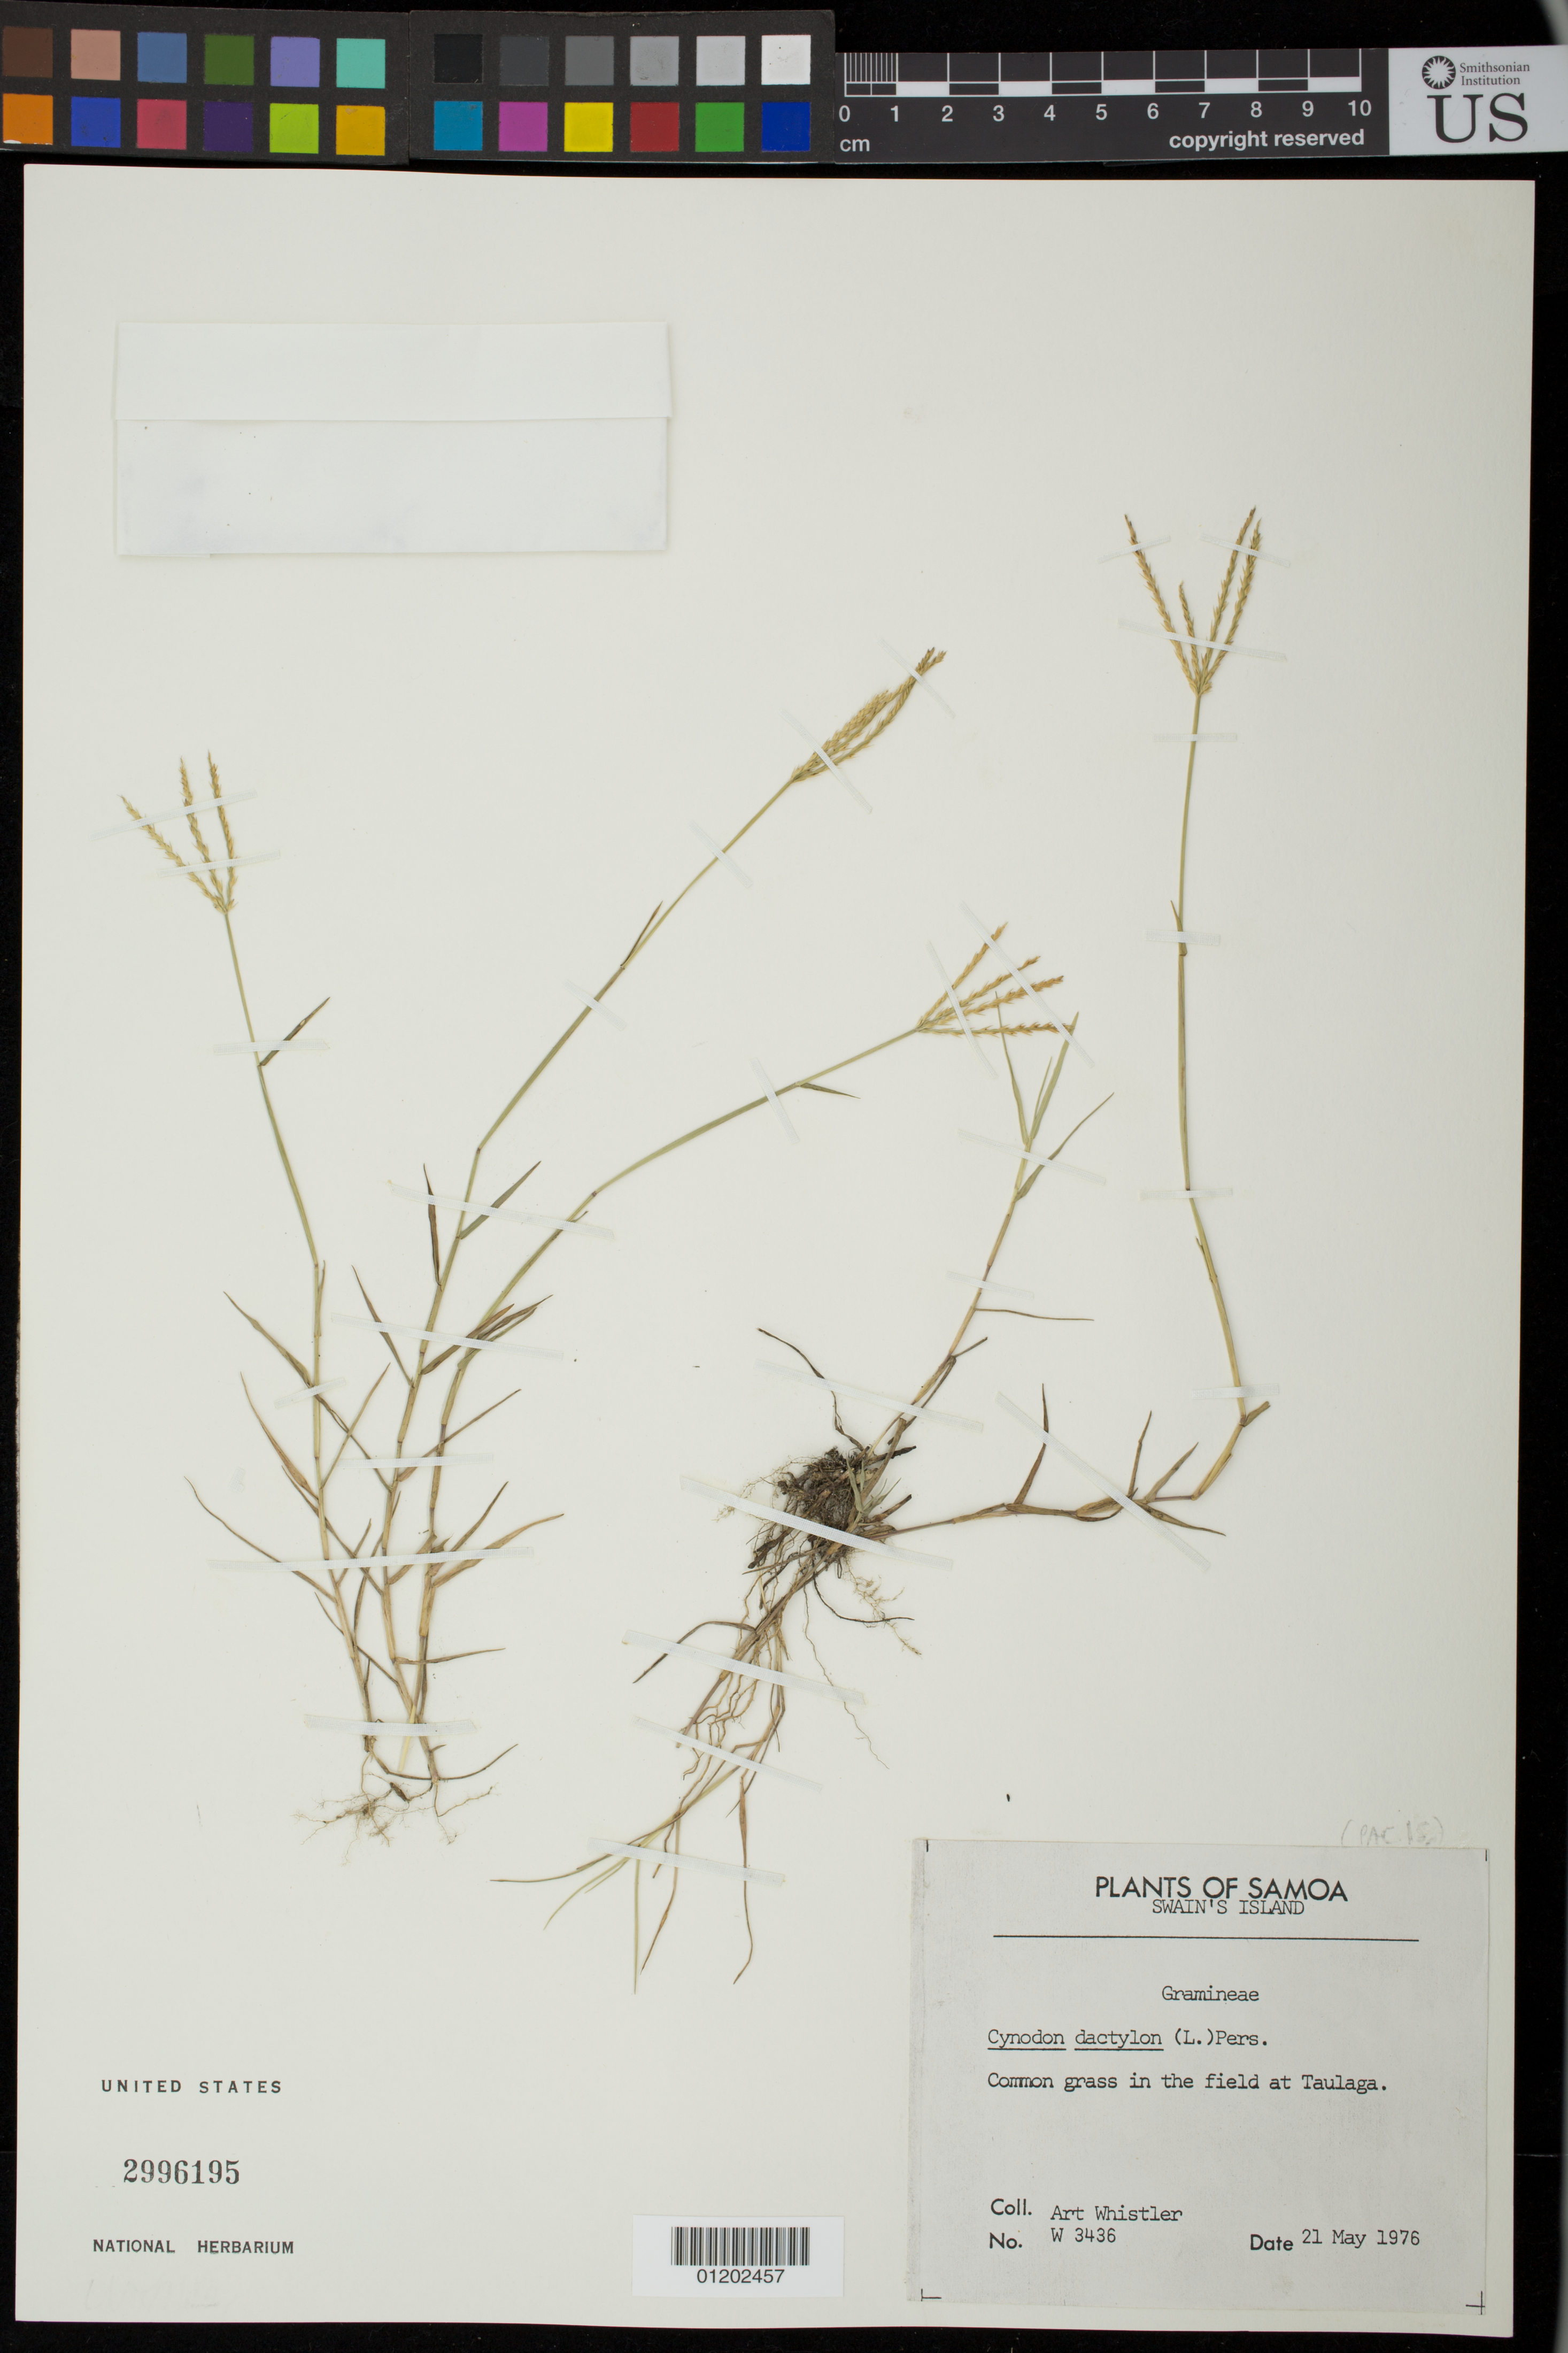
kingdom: Plantae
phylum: Tracheophyta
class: Liliopsida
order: Poales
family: Poaceae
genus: Cynodon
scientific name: Cynodon dactylon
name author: (L.) Pers.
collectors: A. Whistler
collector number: W3436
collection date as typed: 21 May 1976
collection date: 1976-05-21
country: American Samoa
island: Swains [Olosenga]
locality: In the field at Taulaga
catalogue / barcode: US 2996195